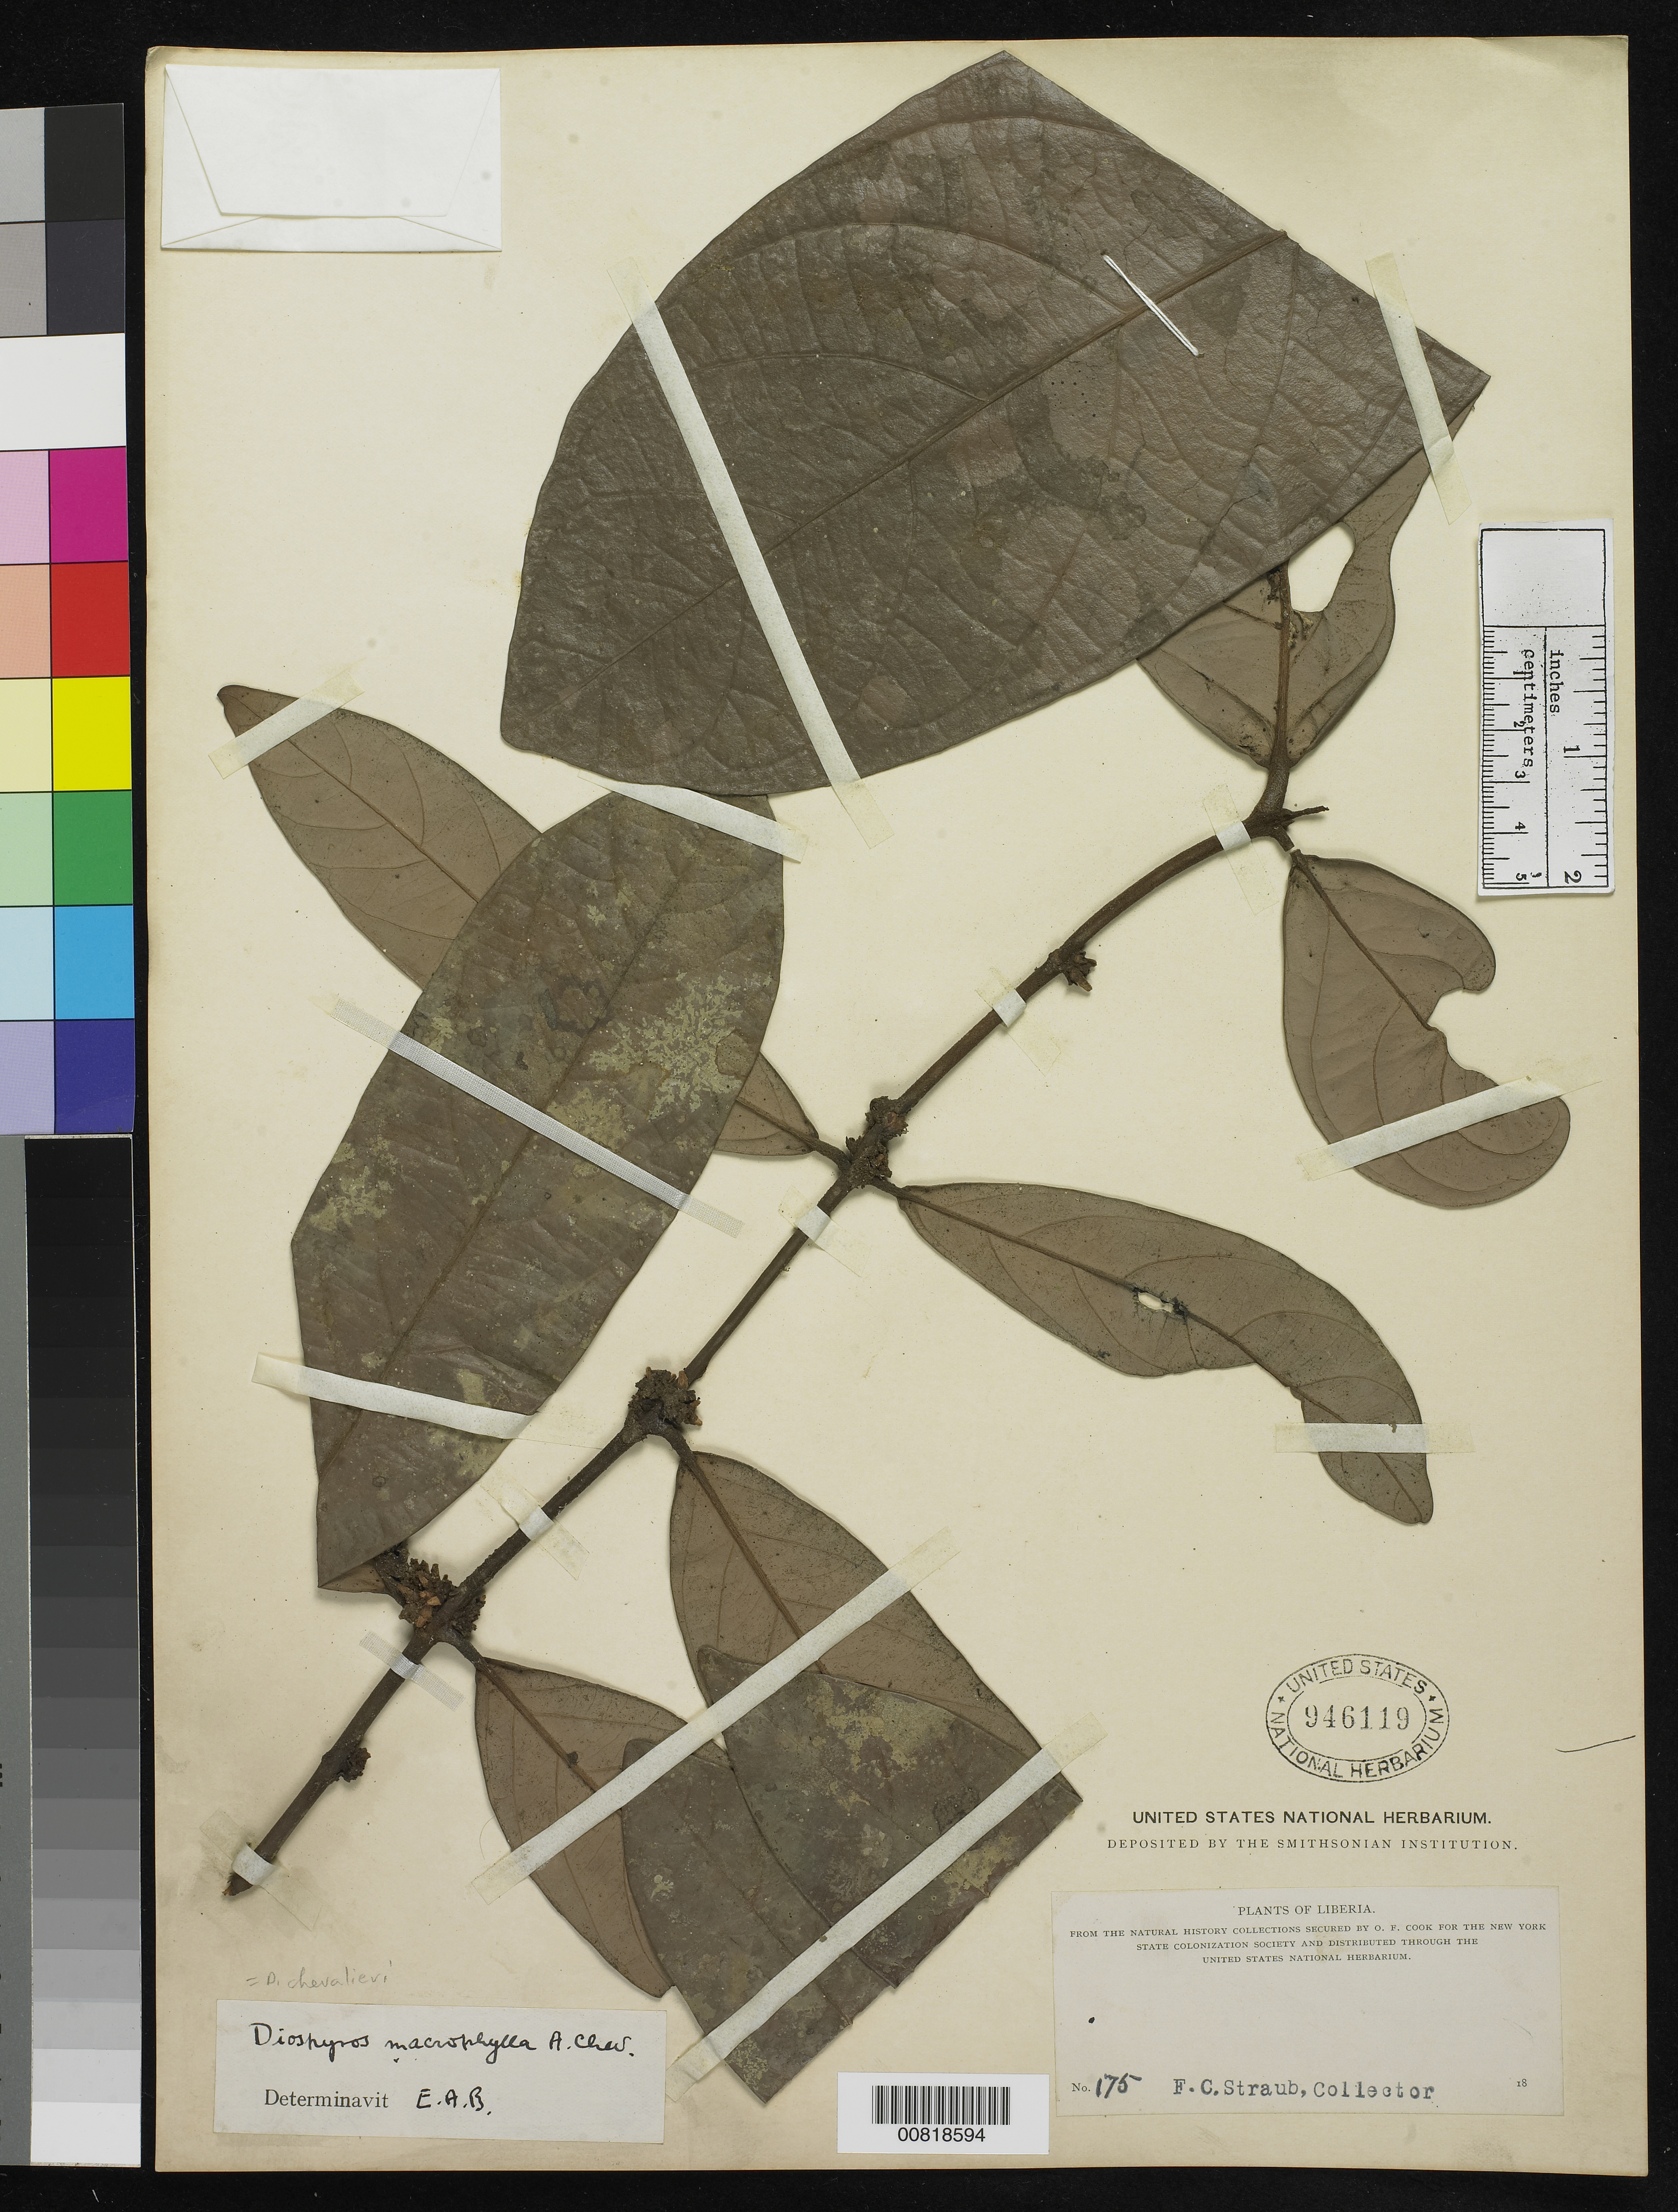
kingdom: Plantae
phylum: Tracheophyta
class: Magnoliopsida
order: Ericales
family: Ebenaceae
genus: Diospyros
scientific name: Diospyros chevalieri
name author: De Wild.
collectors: F. Straub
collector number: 175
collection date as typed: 18--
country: Liberia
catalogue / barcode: US 946119